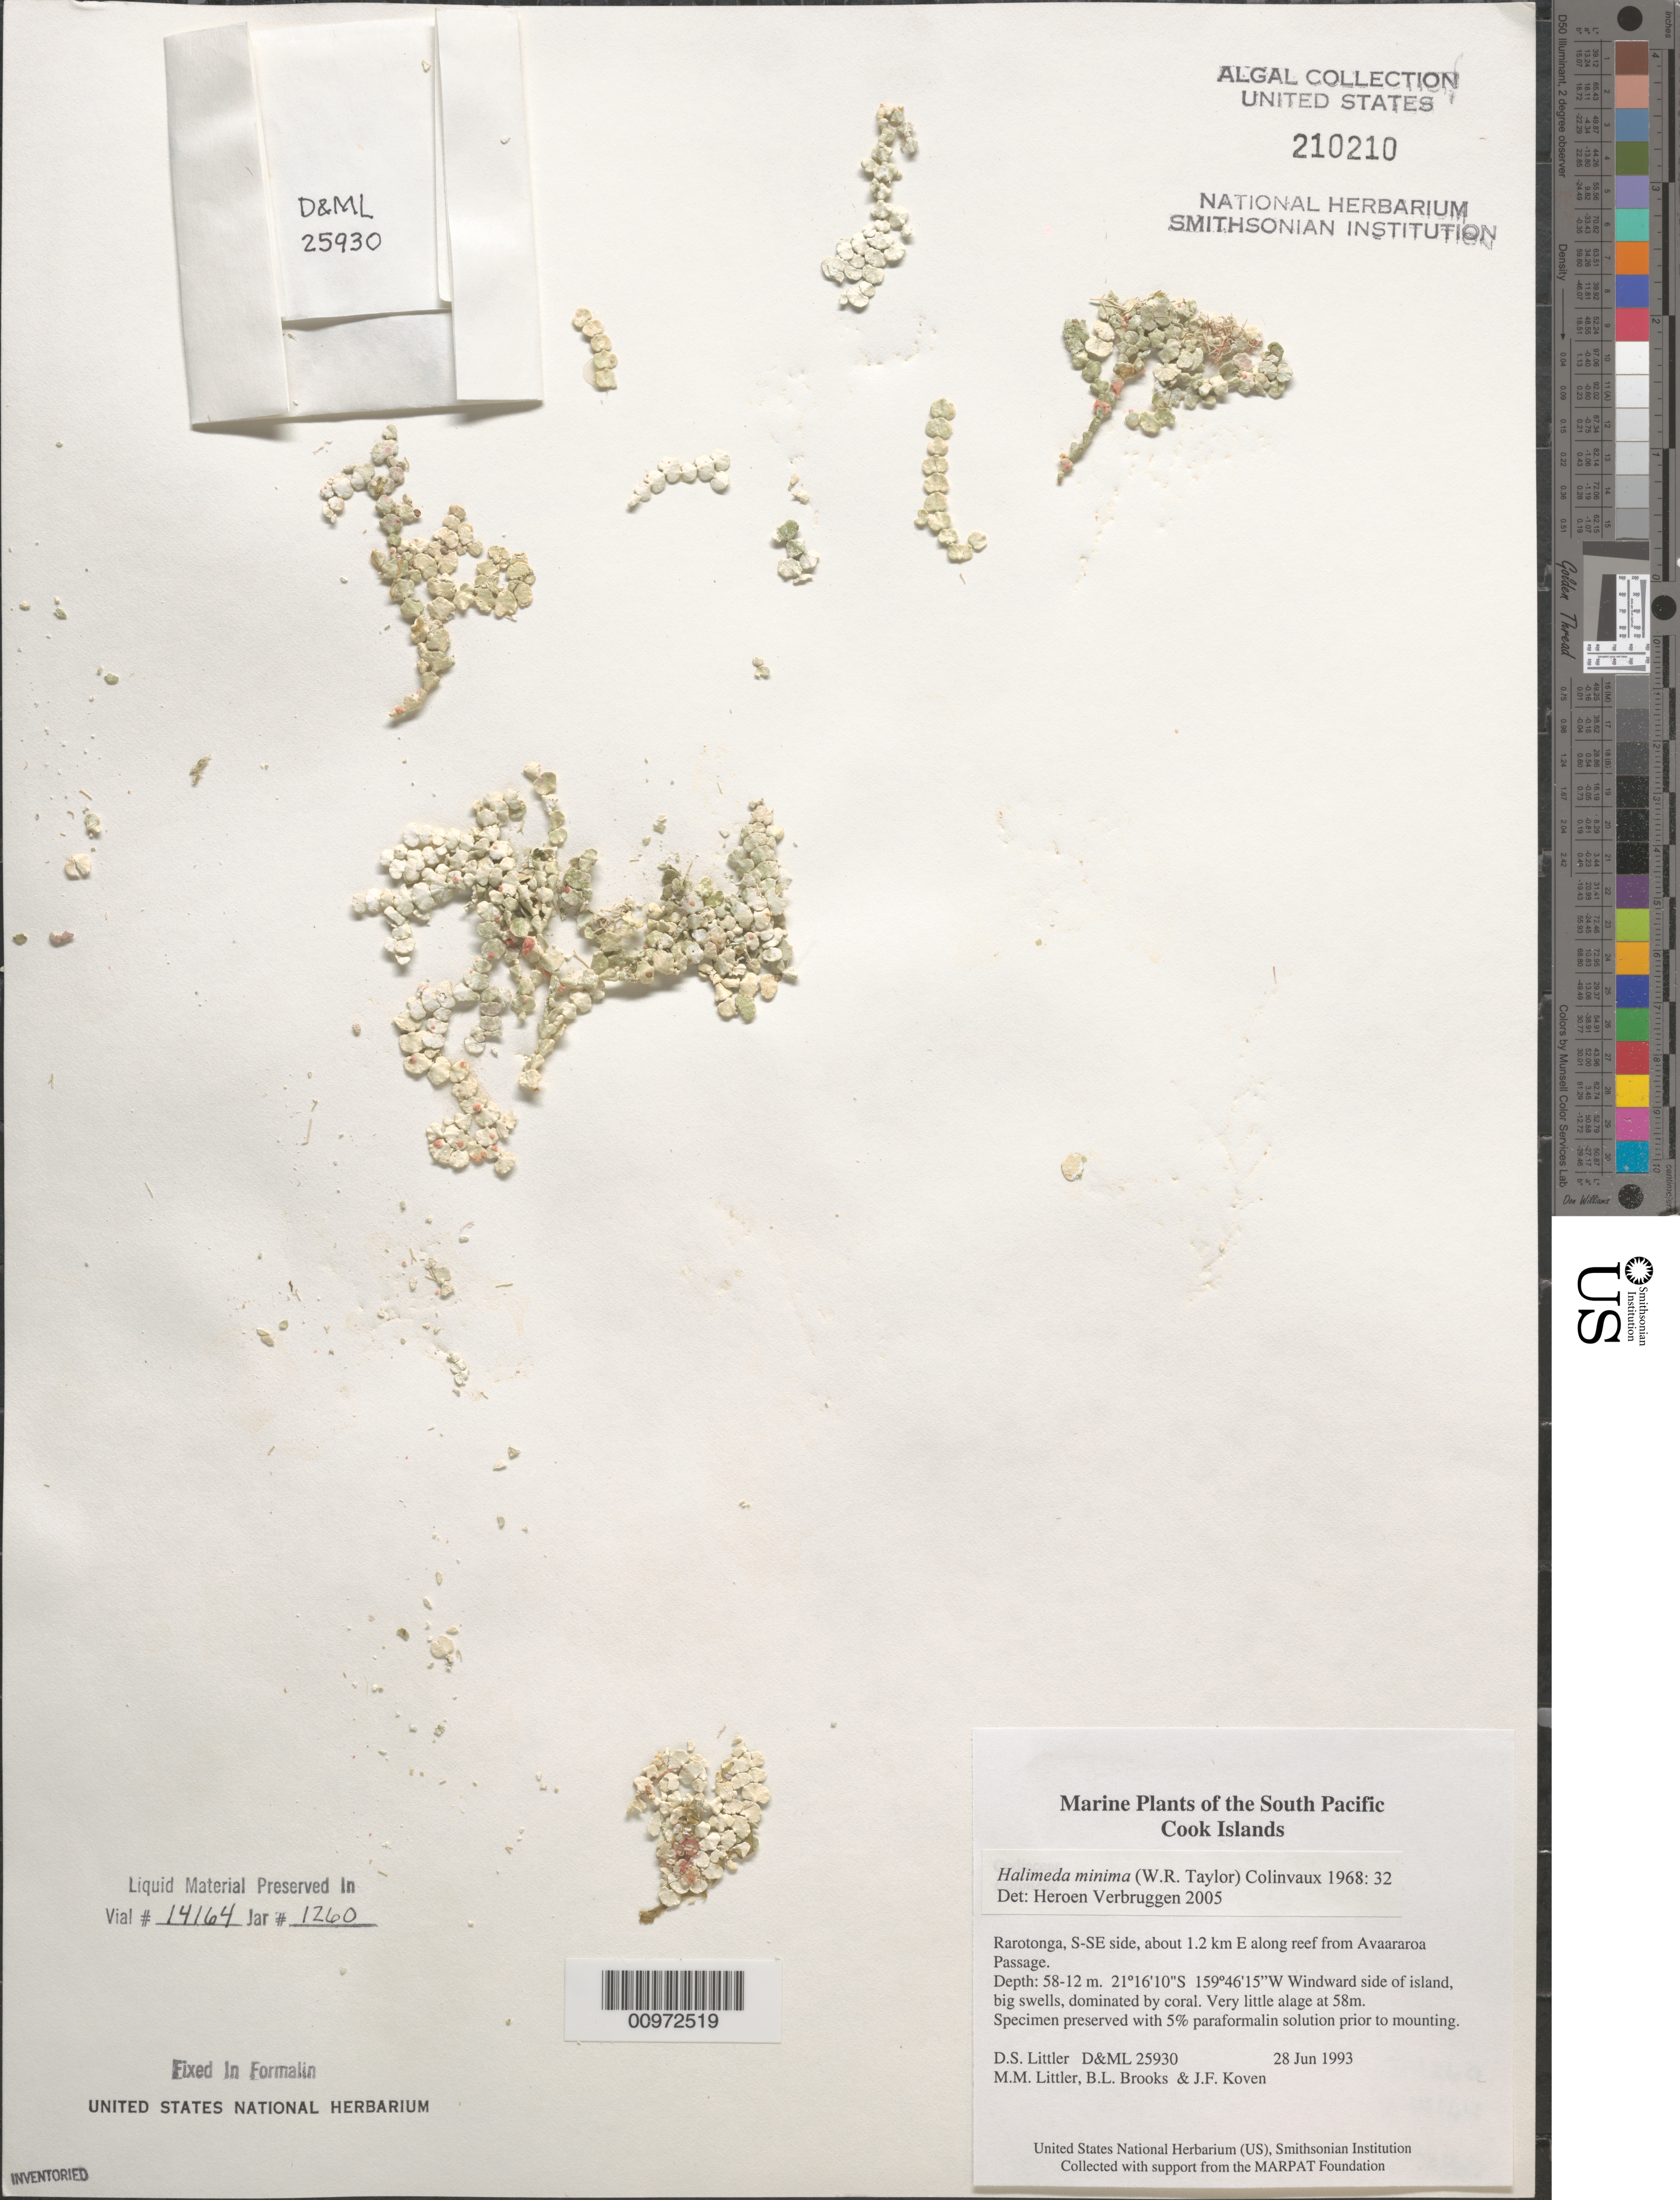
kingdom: Plantae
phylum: Chlorophyta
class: Ulvophyceae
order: Bryopsidales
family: Halimedaceae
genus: Halimeda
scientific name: Halimeda minima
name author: (W.R. Taylor) Hillis-Colinvaux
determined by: Verbruggen, H.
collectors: D. S. Littler, M. M. Littler, B. Brooks & J. Koven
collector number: D&ML 25930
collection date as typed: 28 Jun 1993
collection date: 1993-06-28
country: Cook Islands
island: Rarotonga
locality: South southeast side, ca. 1.2 km east along reef from Avaararoa Passage (windward side of island)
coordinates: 21 16'10"S, 159 46'15"W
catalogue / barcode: US 210210